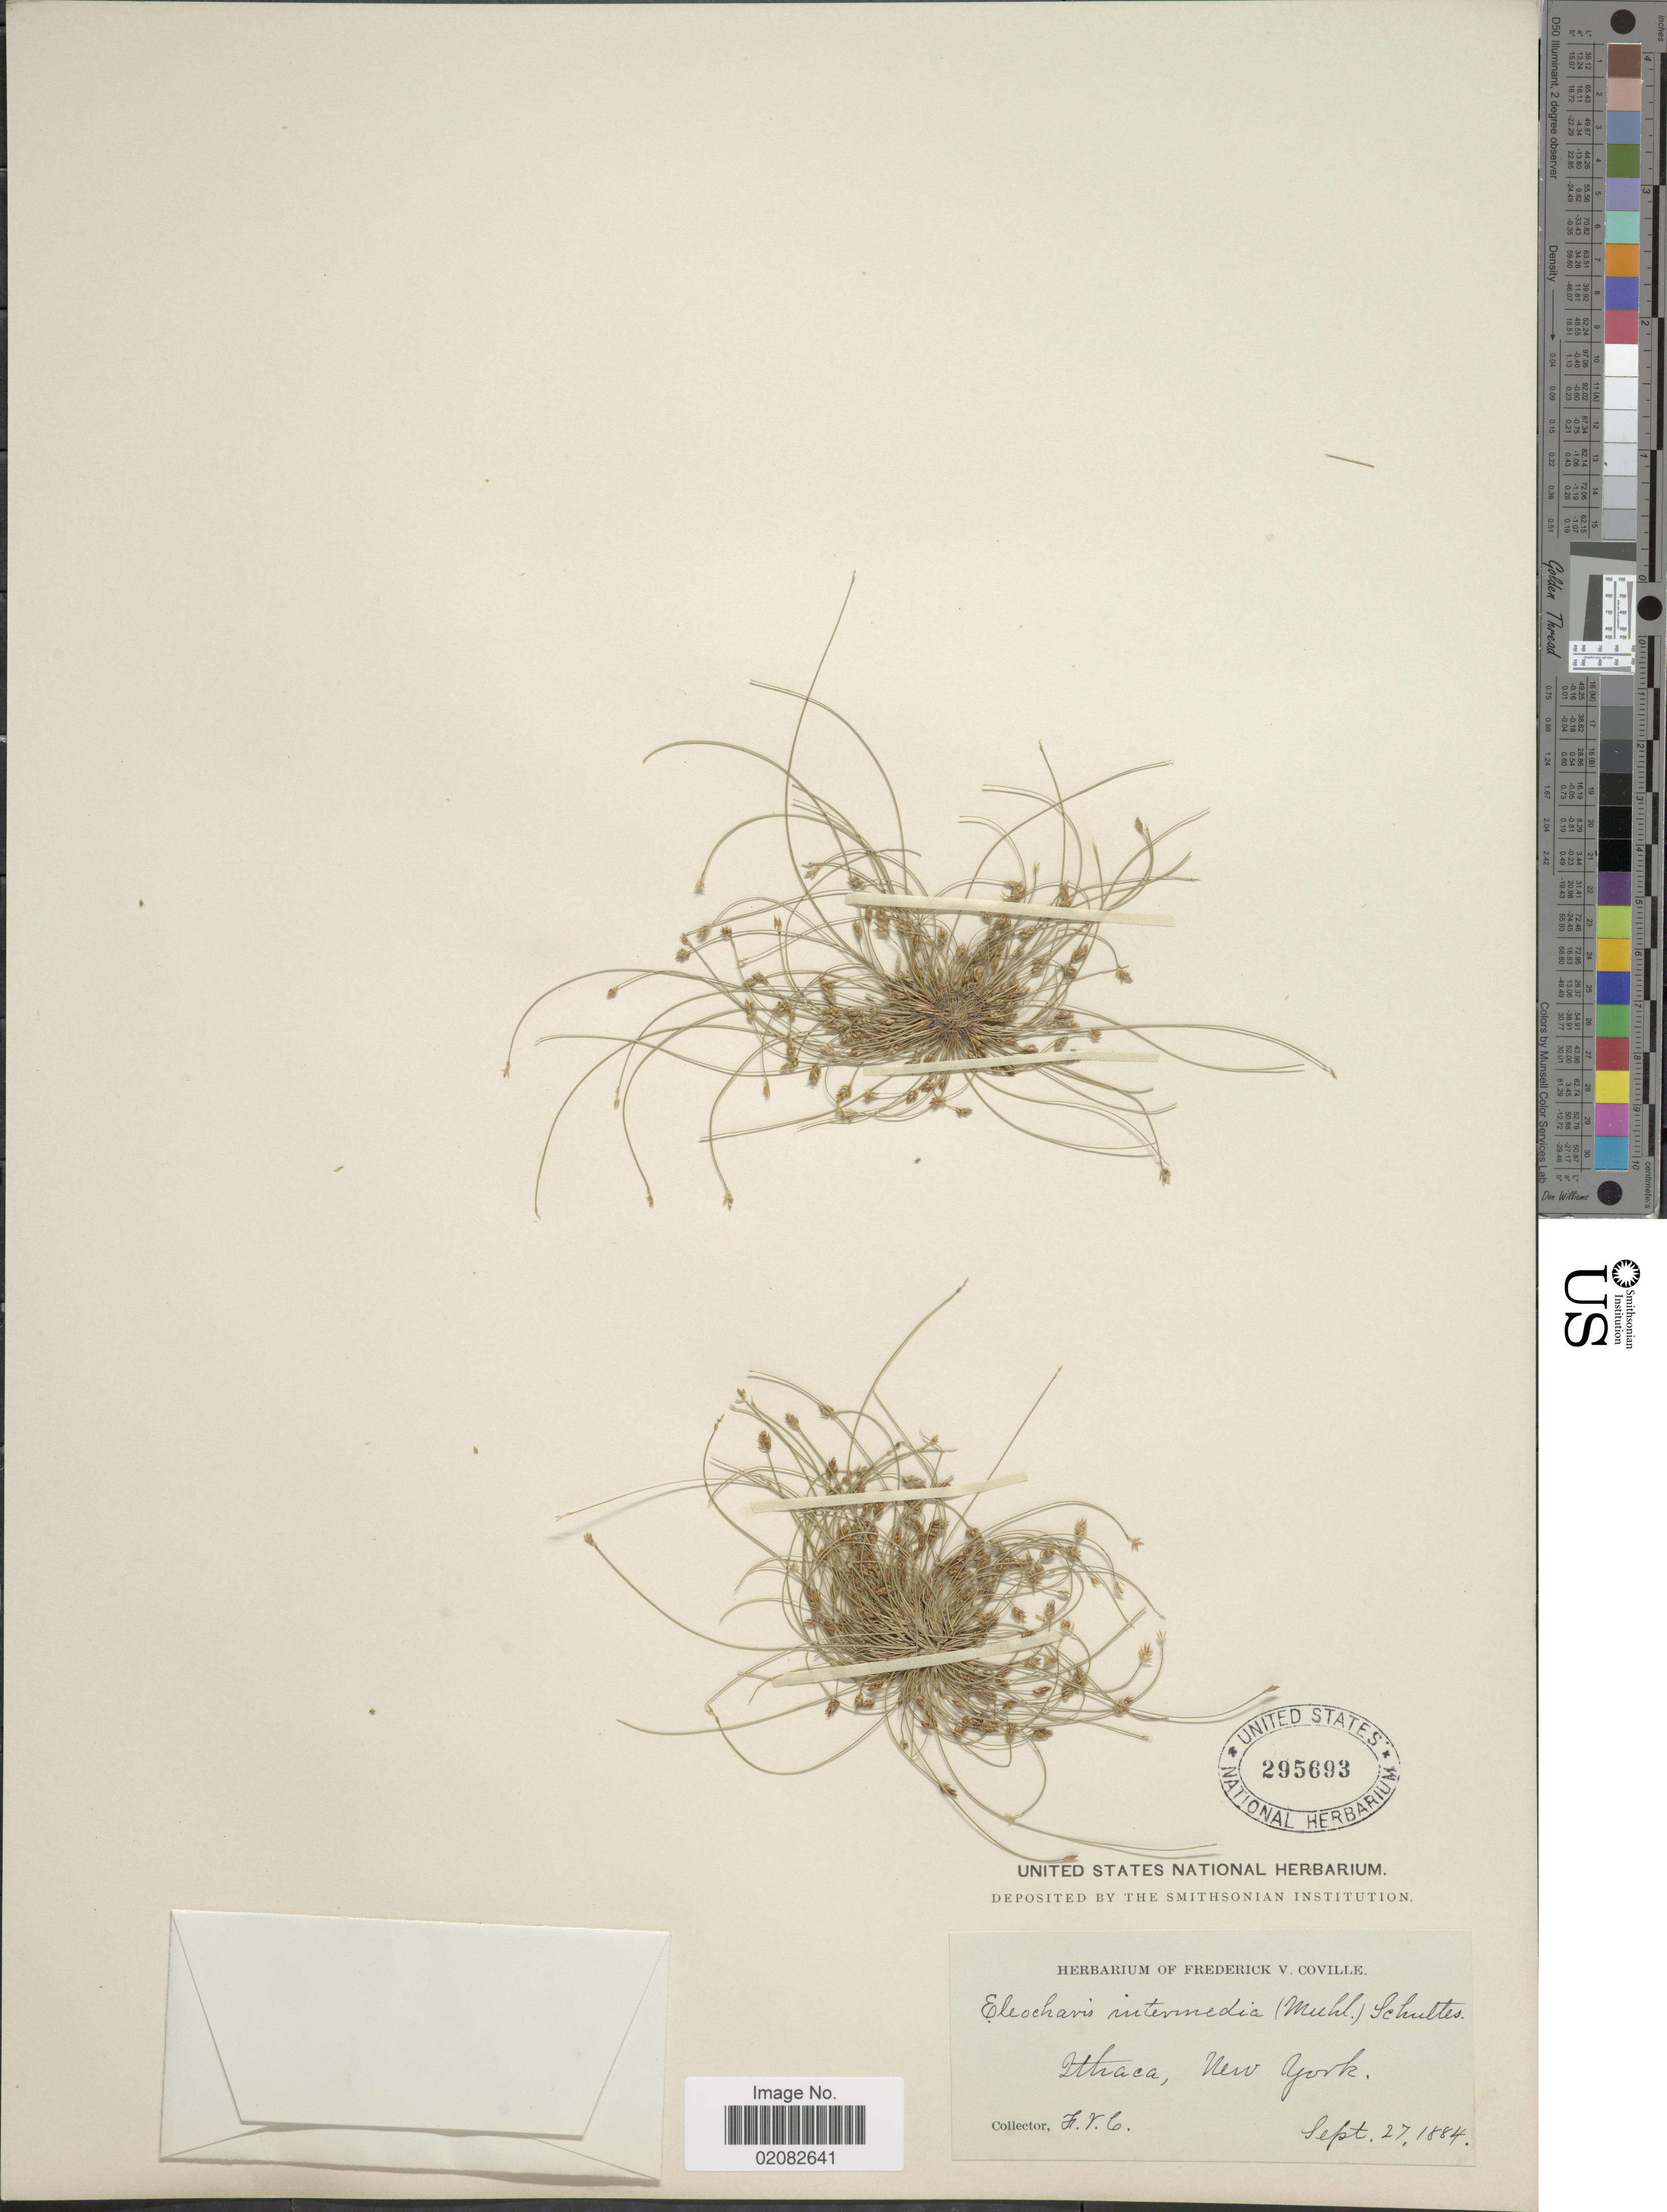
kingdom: Plantae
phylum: Tracheophyta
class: Liliopsida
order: Poales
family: Cyperaceae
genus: Eleocharis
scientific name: Eleocharis intermedia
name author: Schult.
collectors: F. V. Coville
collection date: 1884-09-27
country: United States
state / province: New York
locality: Ithaca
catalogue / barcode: US 295693